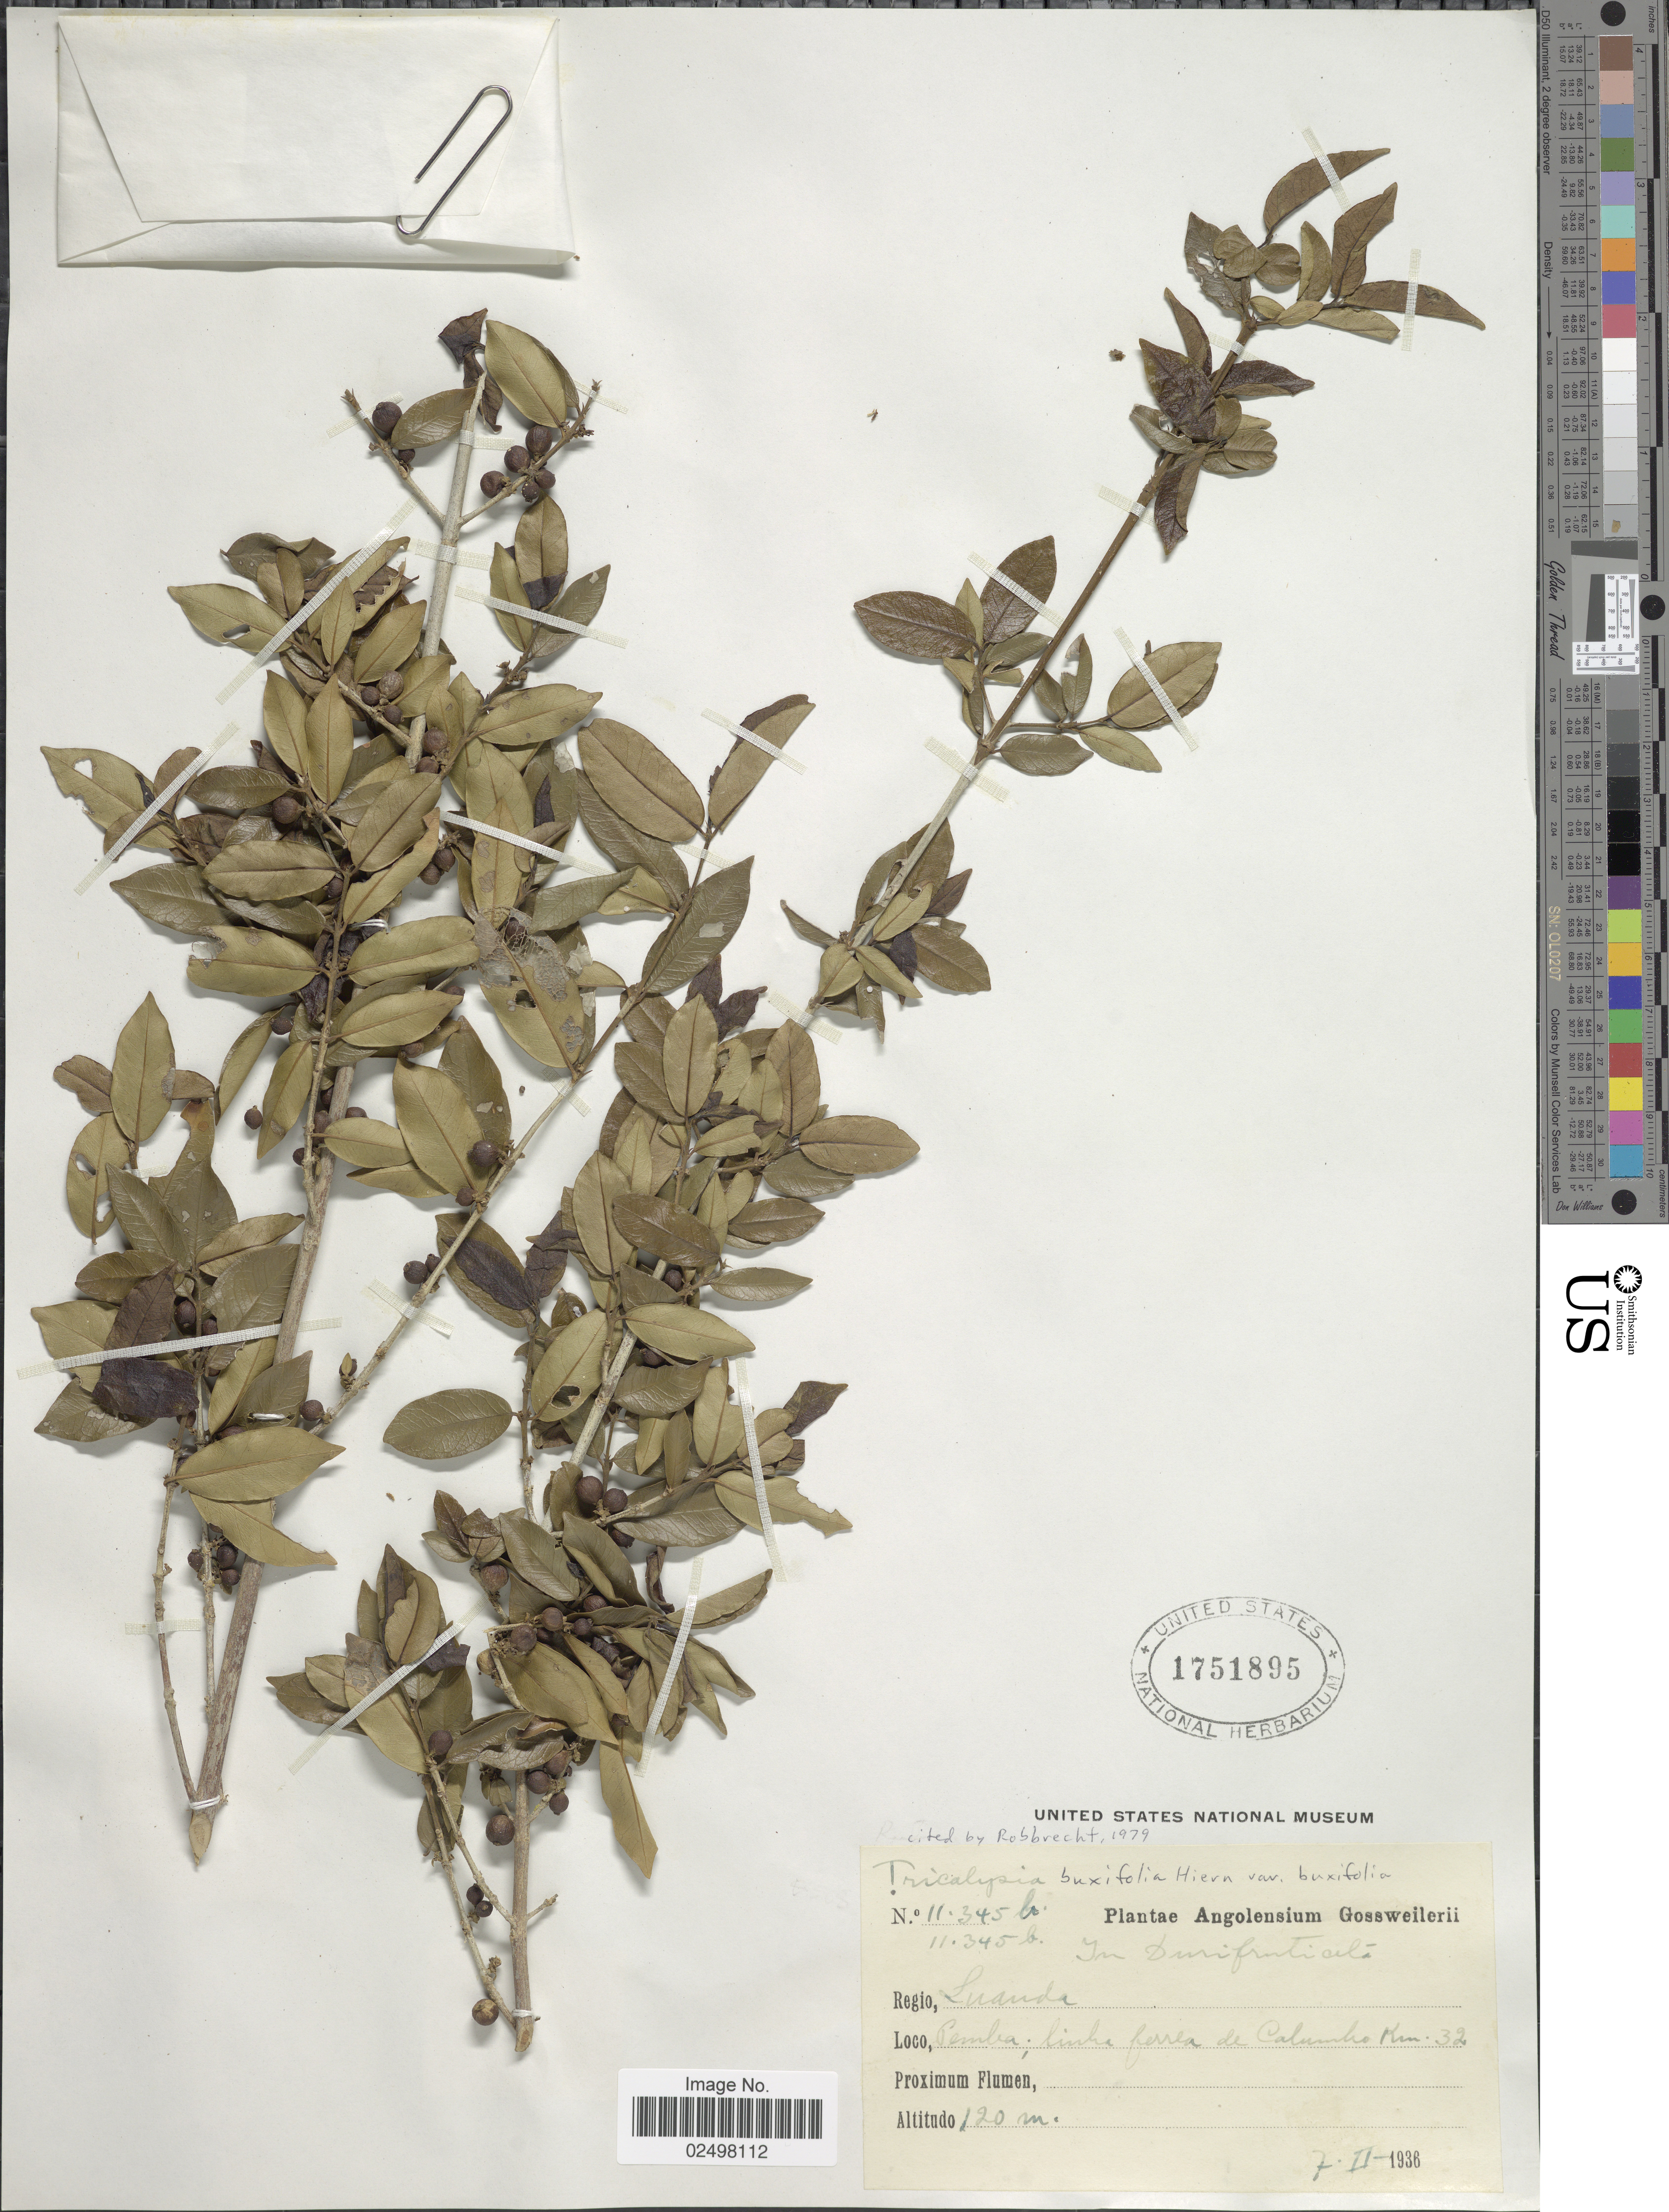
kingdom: Plantae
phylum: Tracheophyta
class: Magnoliopsida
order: Gentianales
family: Rubiaceae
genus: Tricalysia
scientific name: Tricalysia buxifolia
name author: Hiern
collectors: -. Gossweiler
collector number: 11345b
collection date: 1936-02-07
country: Angola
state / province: Luanda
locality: Pemba; linha férrea de Calumbo Km. 32.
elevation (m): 120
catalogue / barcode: US 1751895